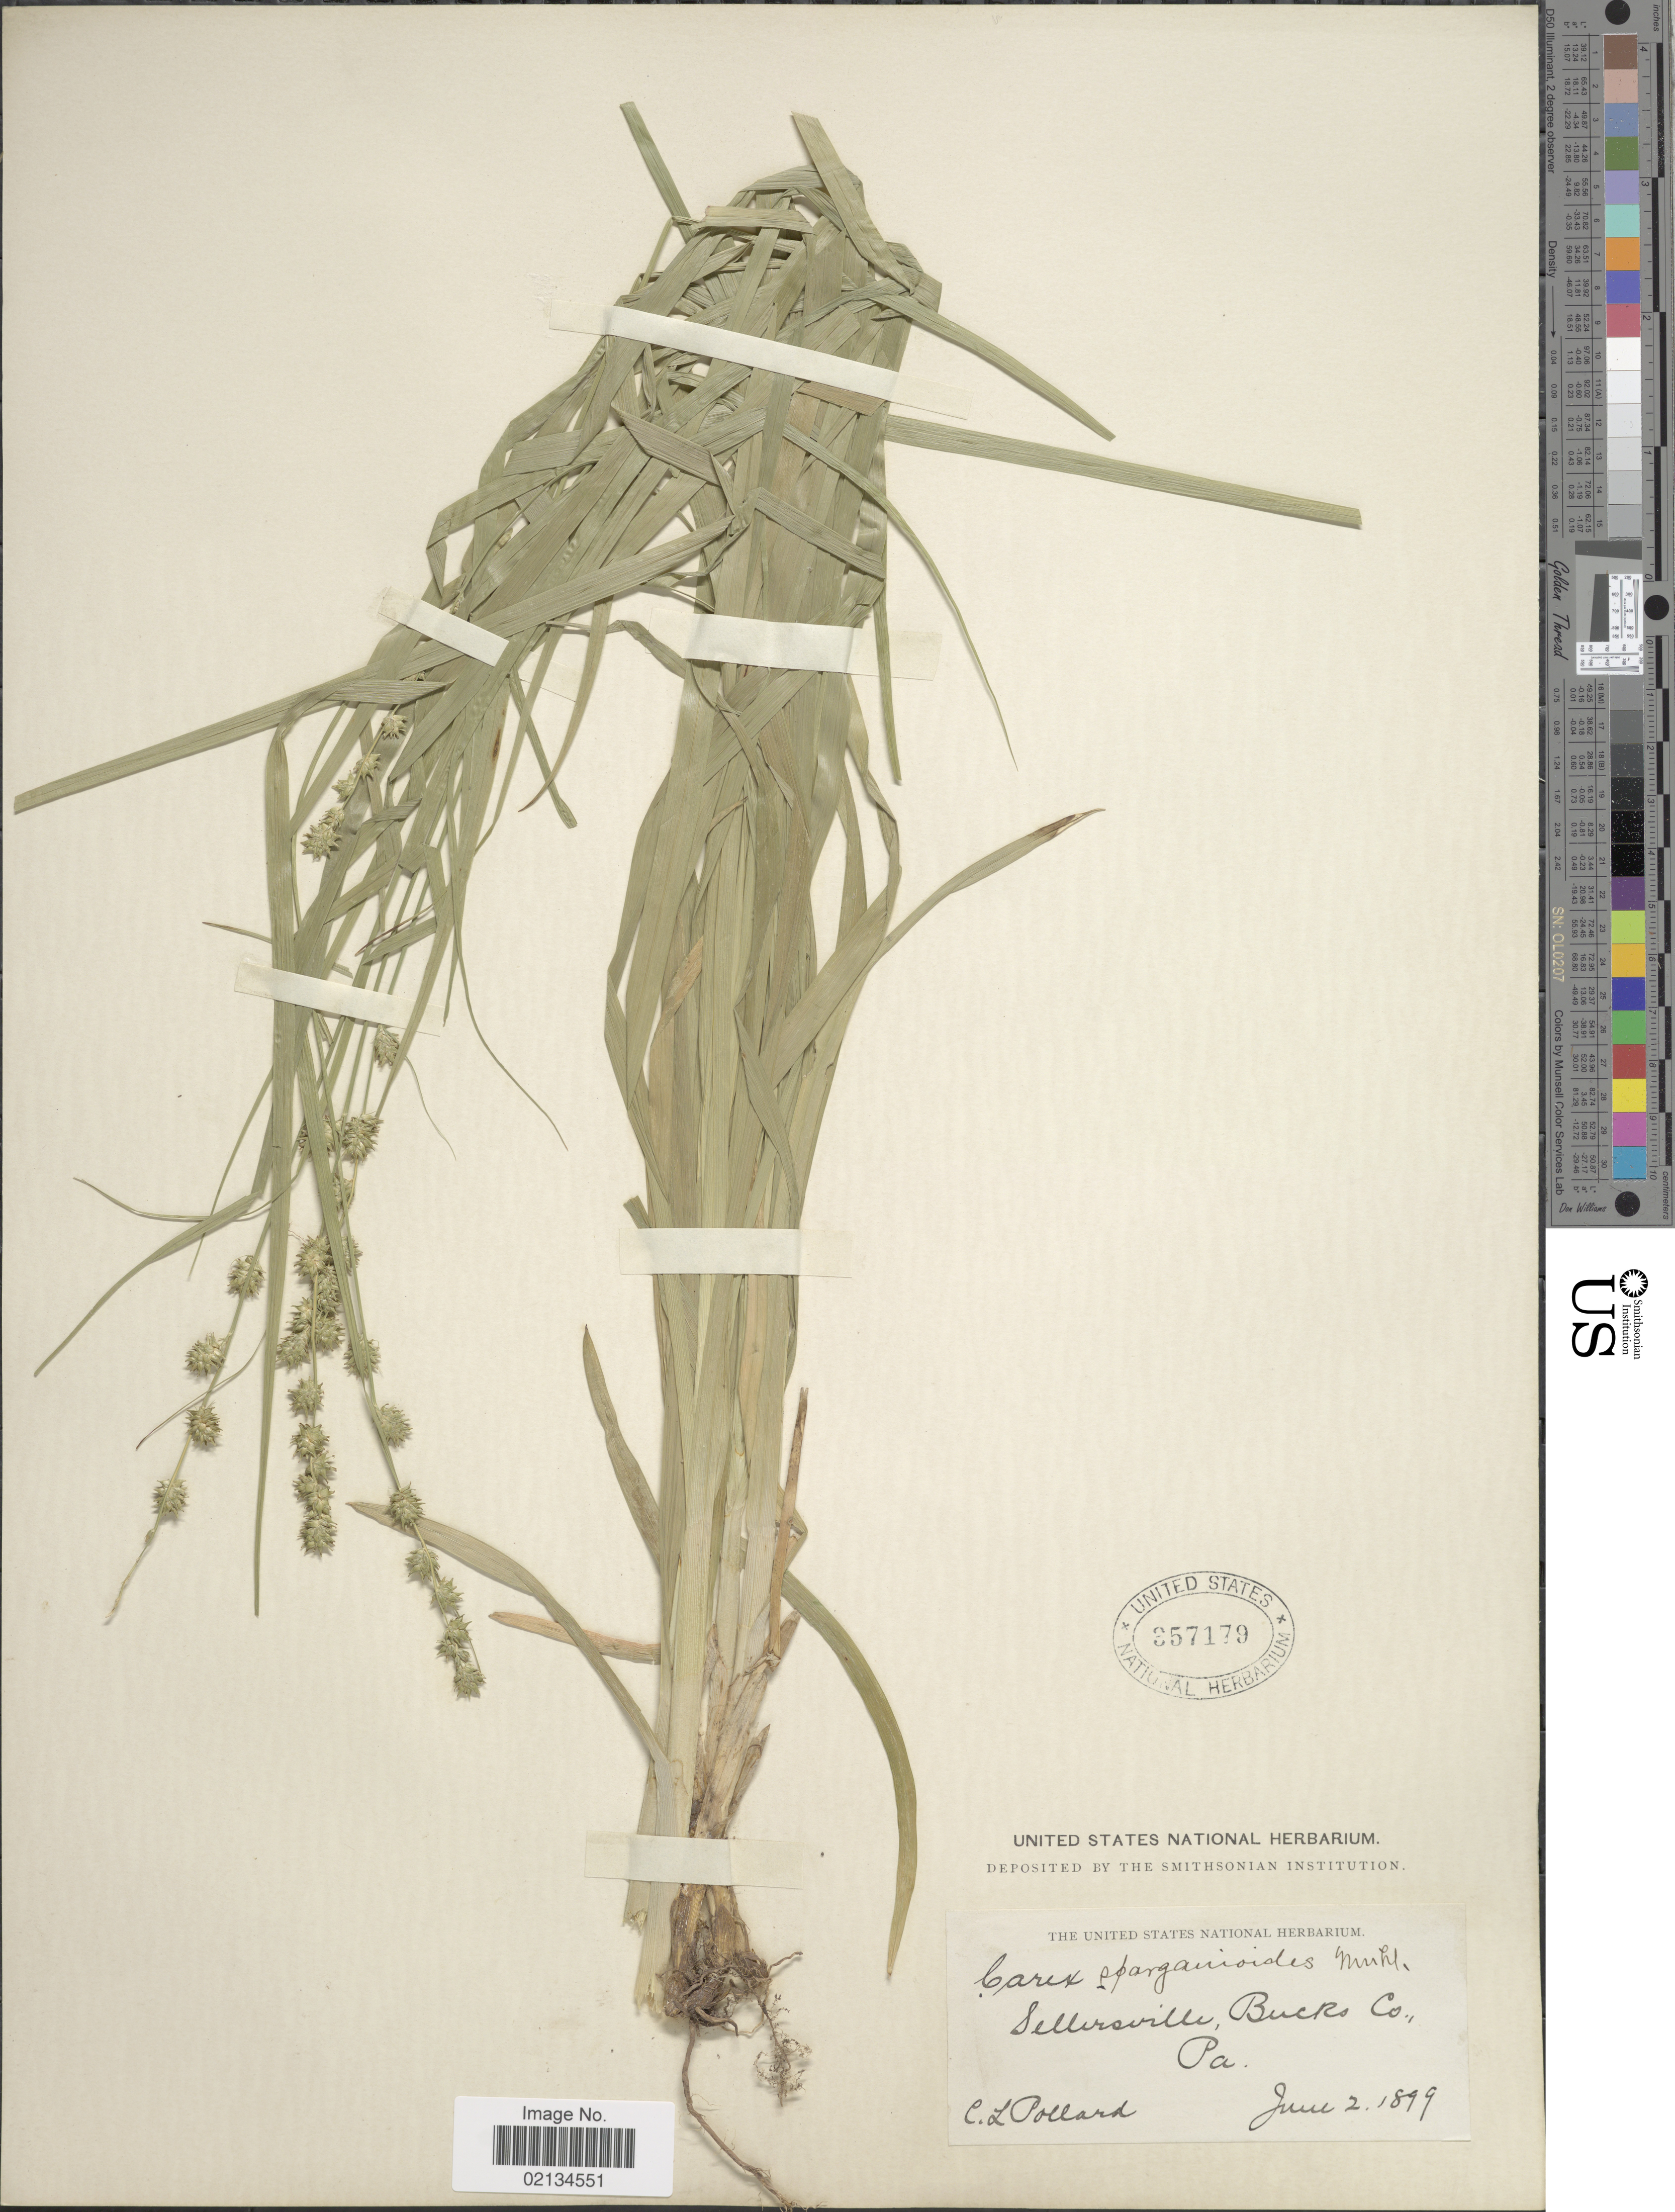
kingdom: Plantae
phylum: Tracheophyta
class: Liliopsida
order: Poales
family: Cyperaceae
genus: Carex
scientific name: Carex sparganioides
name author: Muhl. ex Willd.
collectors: C. L. Pollard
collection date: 1899-06-02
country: United States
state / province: Pennsylvania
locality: Sellersville, Bucks Co.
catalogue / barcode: US 357179